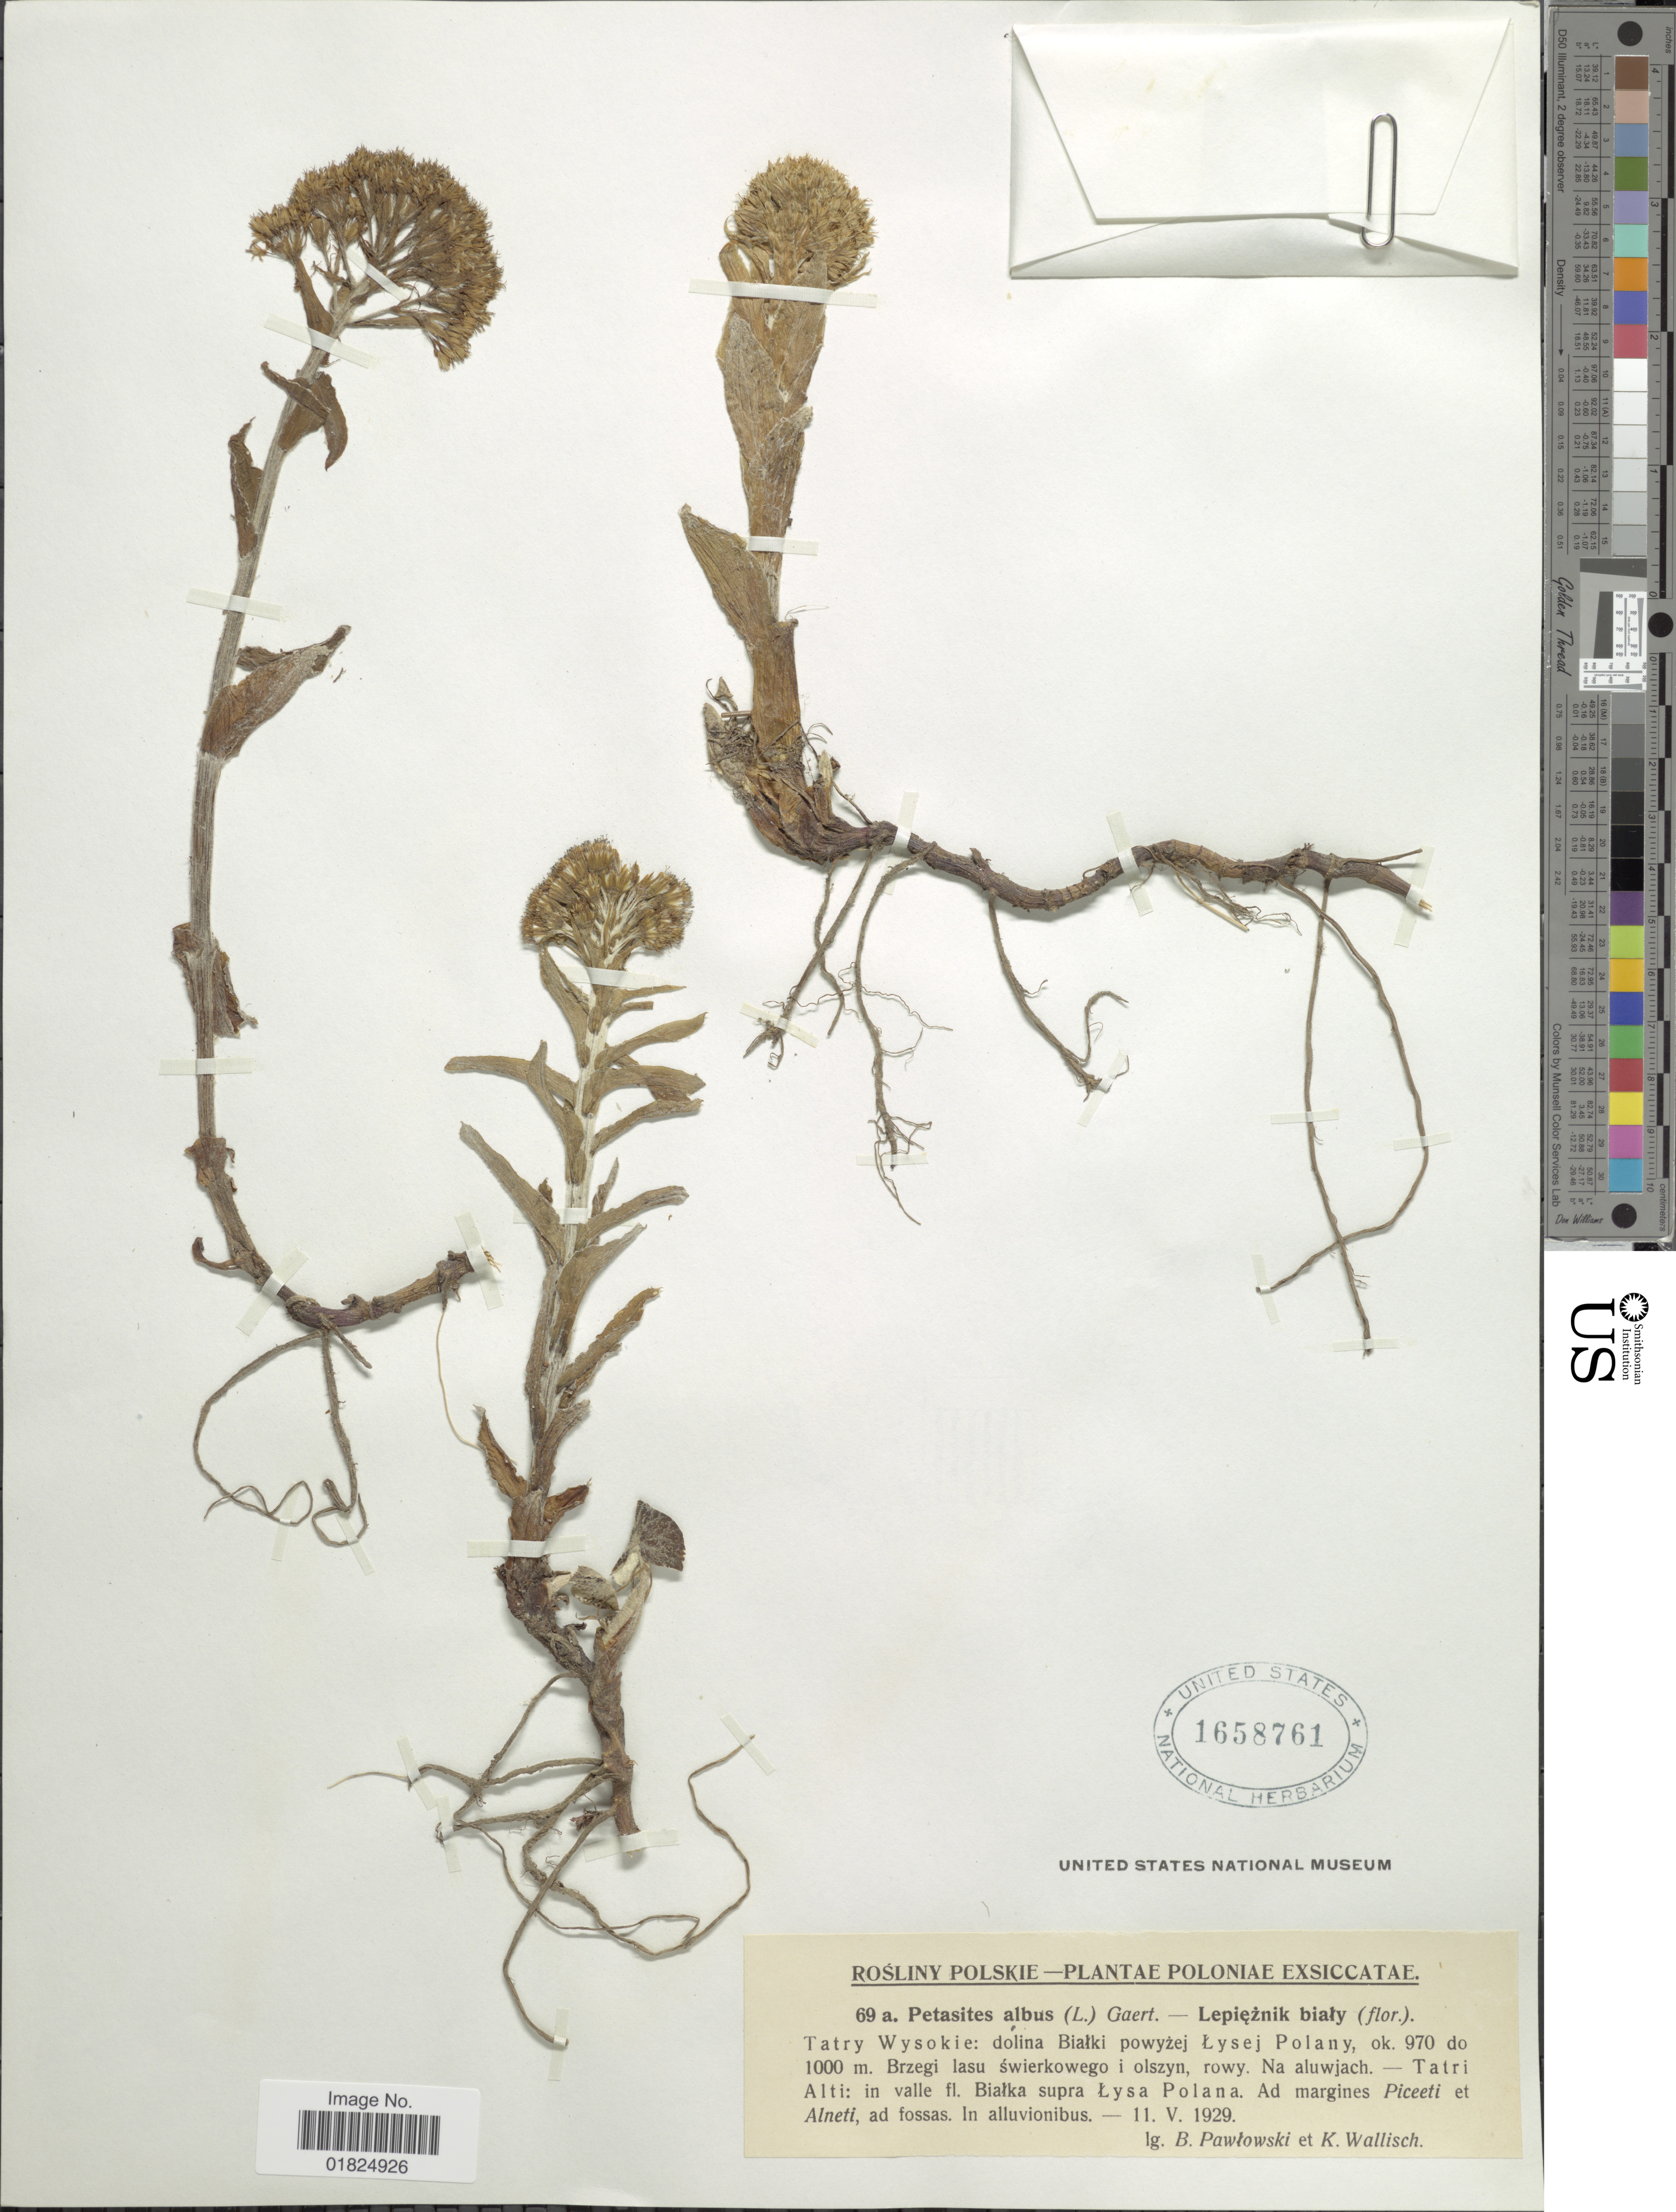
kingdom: Plantae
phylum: Tracheophyta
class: Magnoliopsida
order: Asterales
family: Asteraceae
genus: Petasites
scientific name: Petasites albus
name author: (L.) Gaertn.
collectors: B. Pawlowski & k. wallisch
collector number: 69a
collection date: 1929-05-11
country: Poland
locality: Tatry Wysokie: dolina Bialki powyzej Lysej Polany, Brzegi lasu swierkowego i olszyn, rowy. Na aluwjach.- Tatri Alti: in valle fl. Bialka supra Lysa Polana.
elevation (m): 970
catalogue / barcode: US 1658761